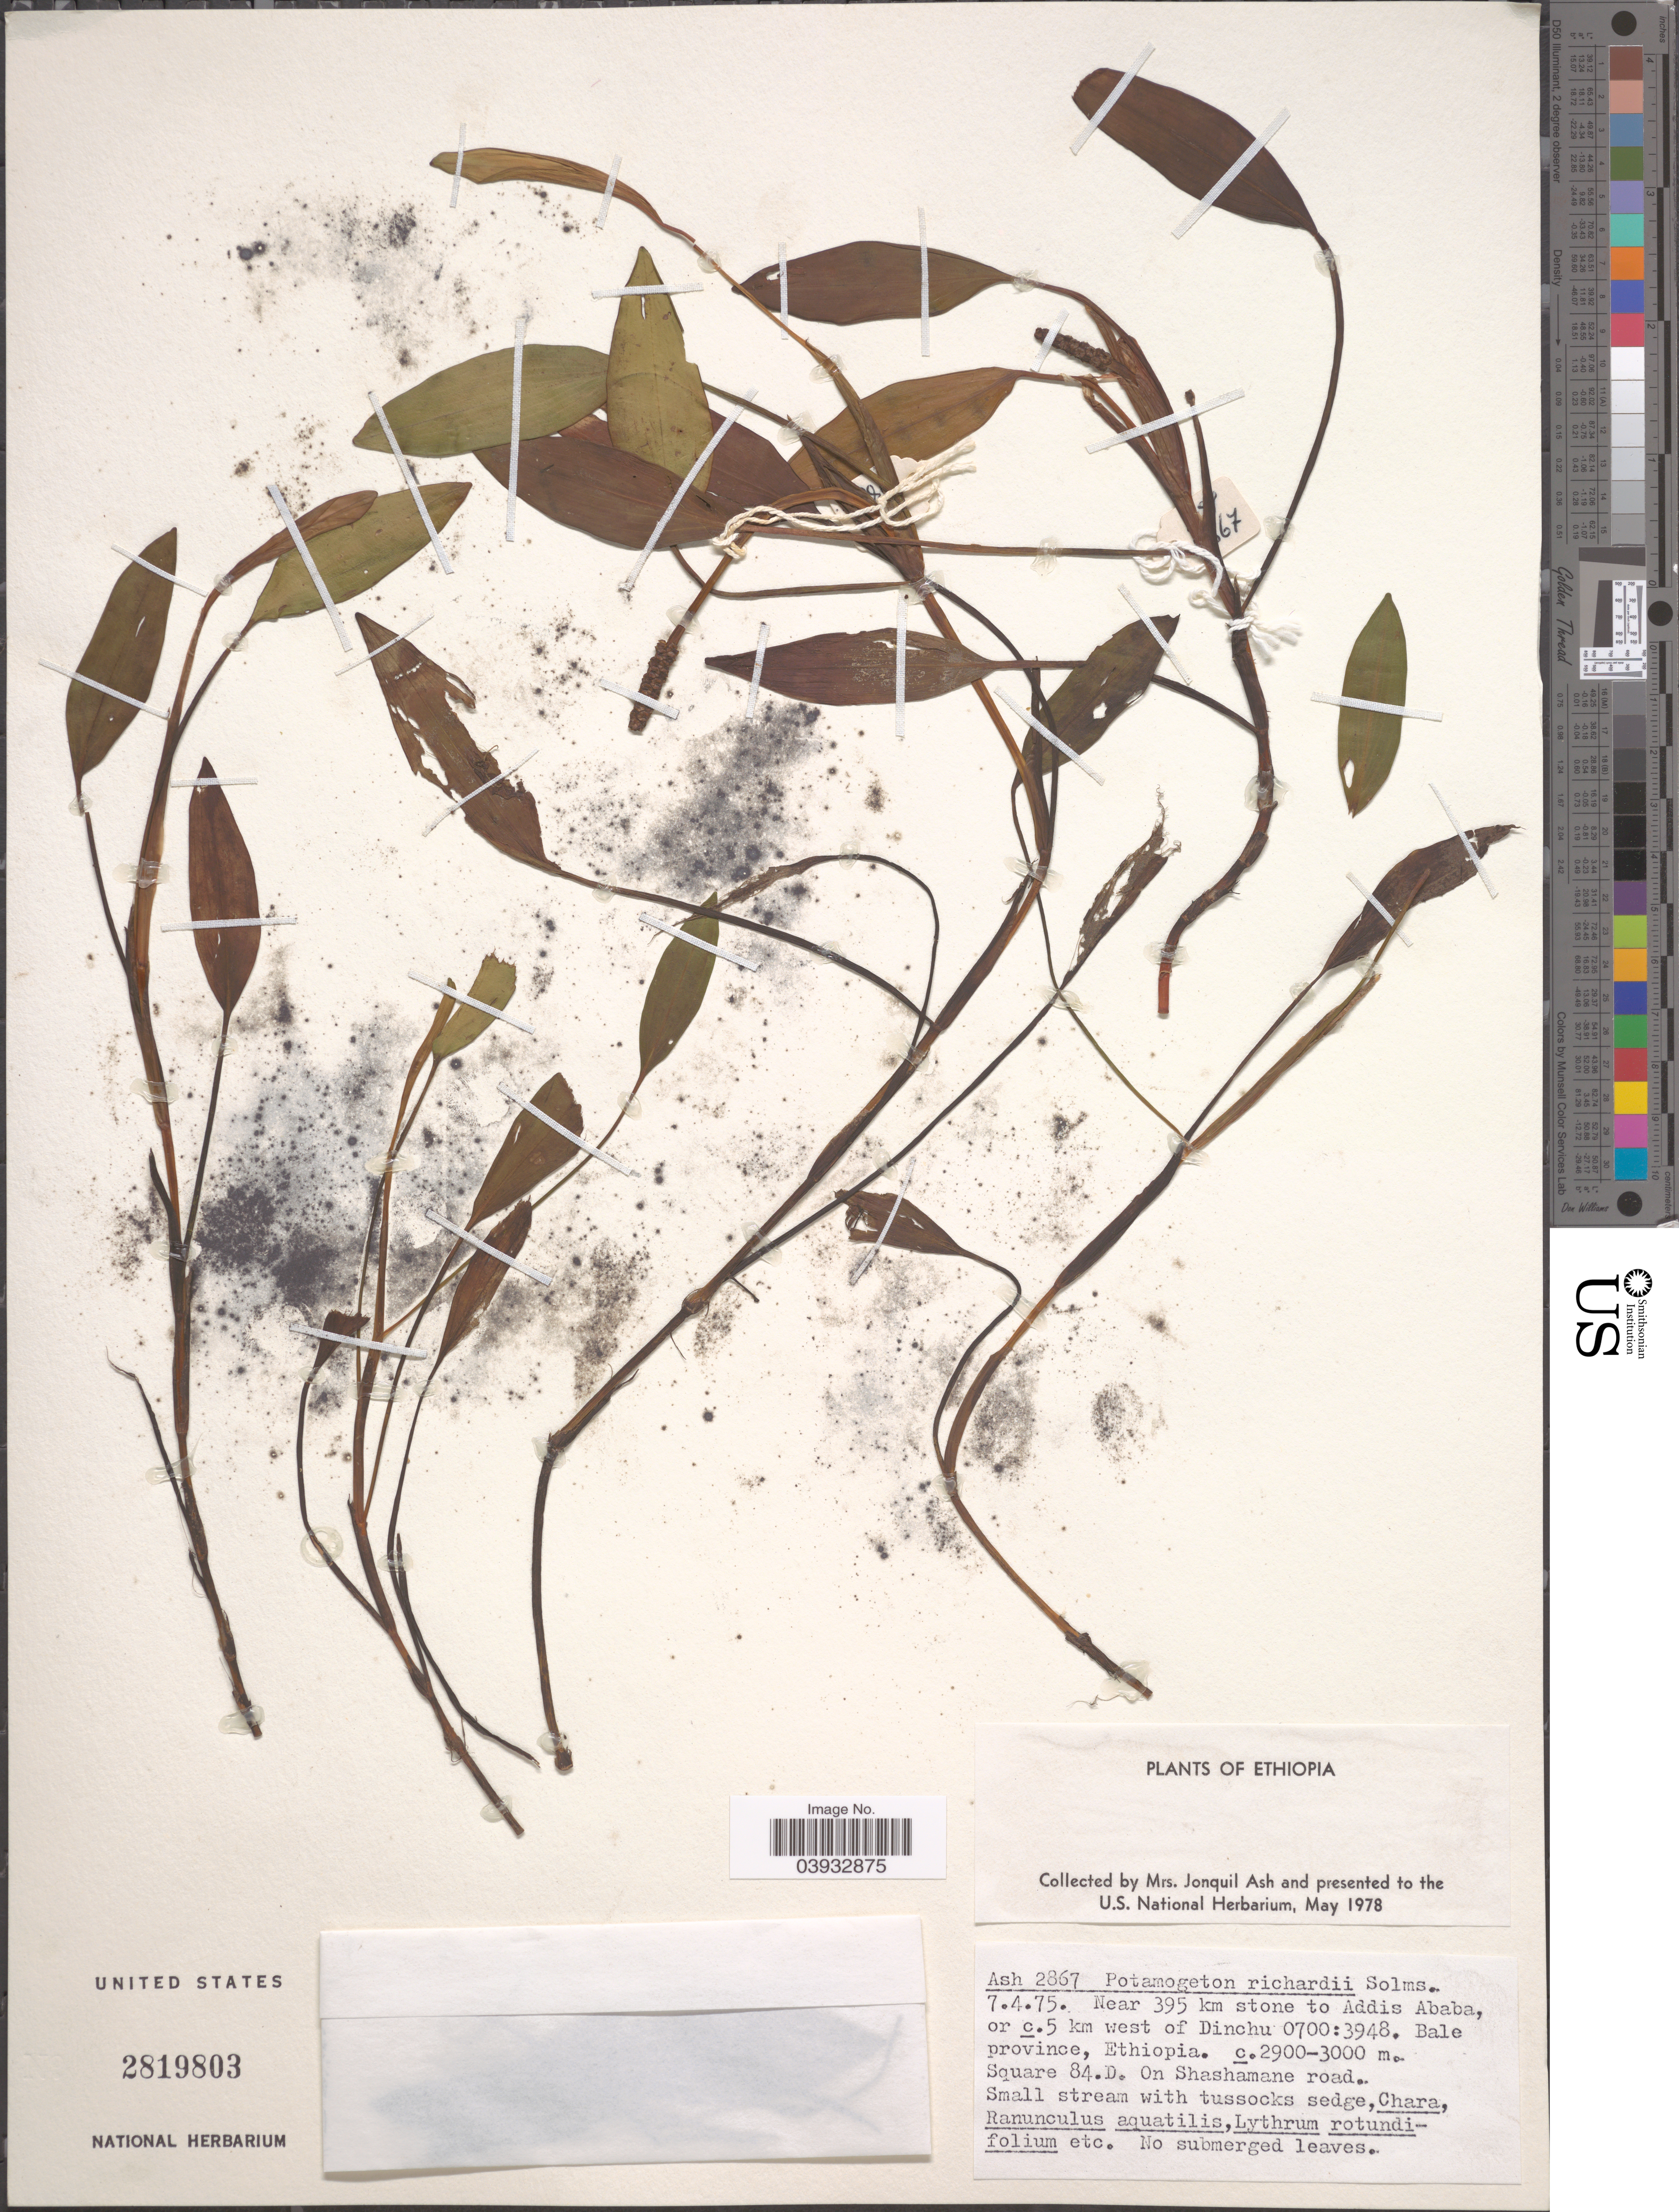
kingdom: Plantae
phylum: Tracheophyta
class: Liliopsida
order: Alismatales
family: Potamogetonaceae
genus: Potamogeton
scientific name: Potamogeton richardii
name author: Solms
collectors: J. Ash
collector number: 2867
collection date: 1975-04-07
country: Ethiopia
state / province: Addis Ababa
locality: Near 395 km stone to Addis Ababa, or c. 5 km west of Dinchu 0700:3948. Bale province. Square 84.D. On Shashamane road.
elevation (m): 2900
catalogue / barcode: US 2819803